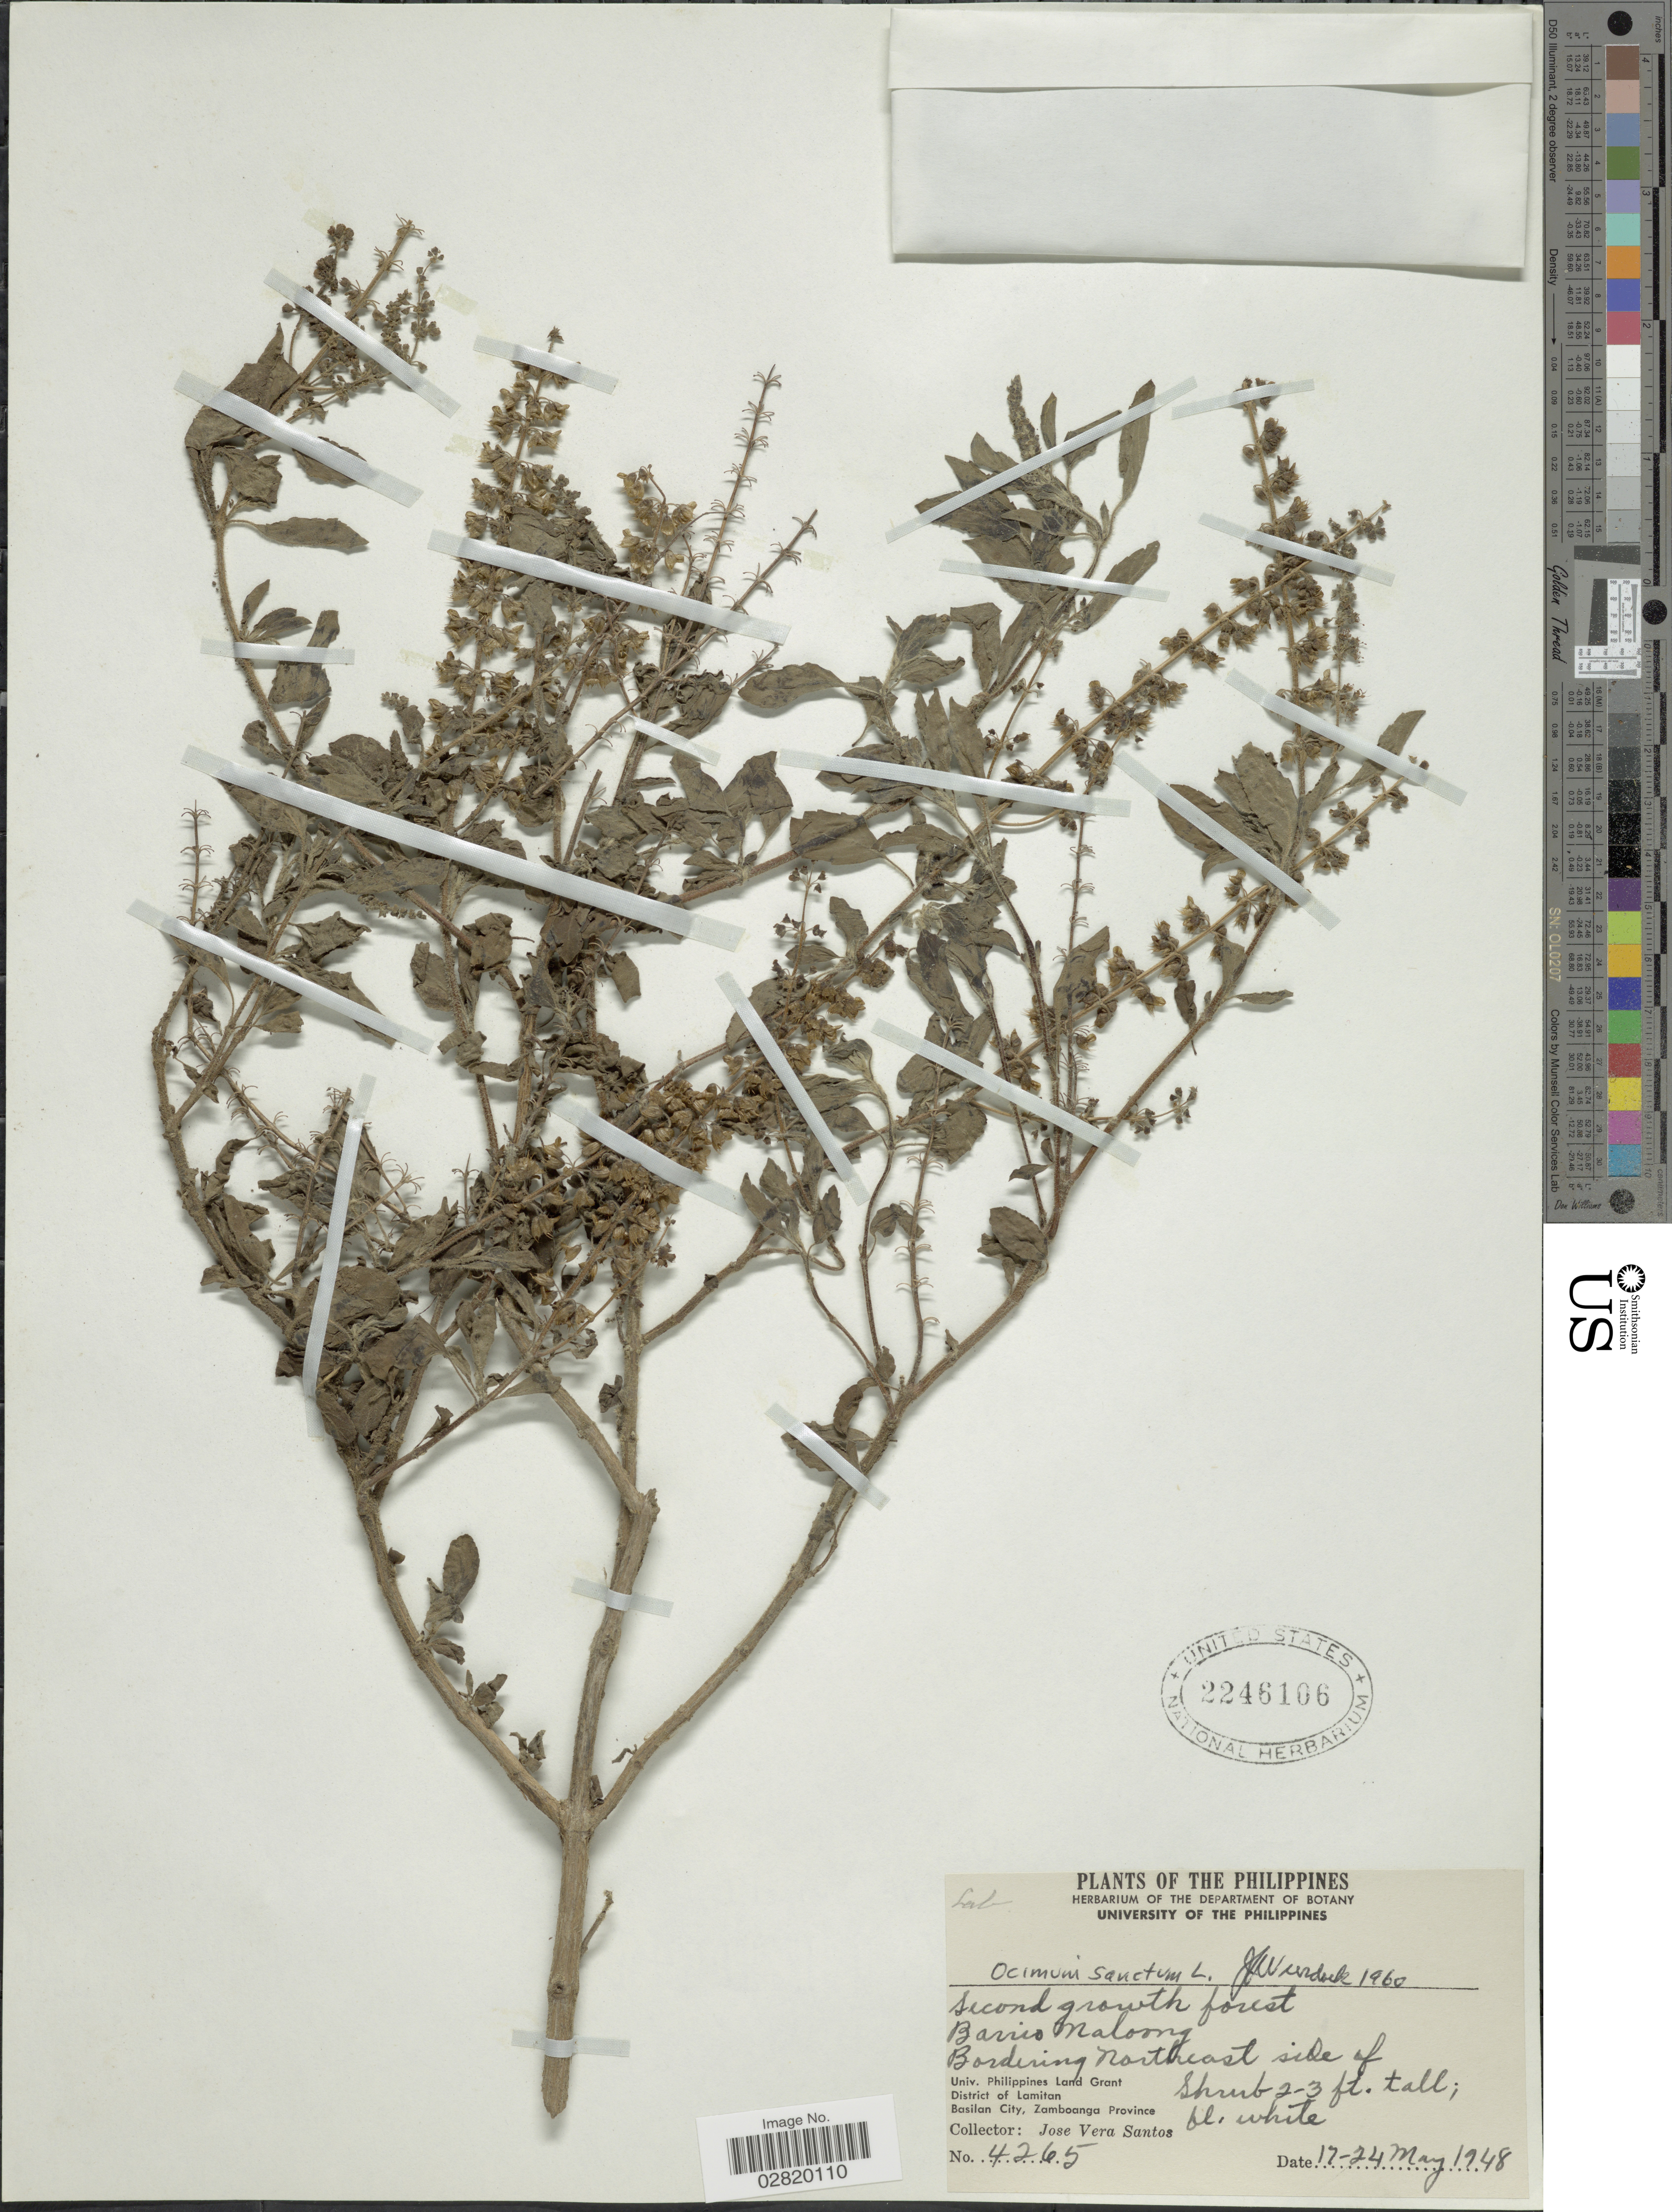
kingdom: Plantae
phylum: Tracheophyta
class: Magnoliopsida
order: Lamiales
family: Lamiaceae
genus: Ocimum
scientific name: Ocimum sanctum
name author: L.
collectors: J. Santos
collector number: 4265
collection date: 1948-05-17/1948-05-24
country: Philippines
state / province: Zamboanga Peninsula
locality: Barrio Maloong, Bordering northeast side of Univ. Philippines Land Grant, District of Lamitan, Basilan City, Zamboanga Province.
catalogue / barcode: US 2246106